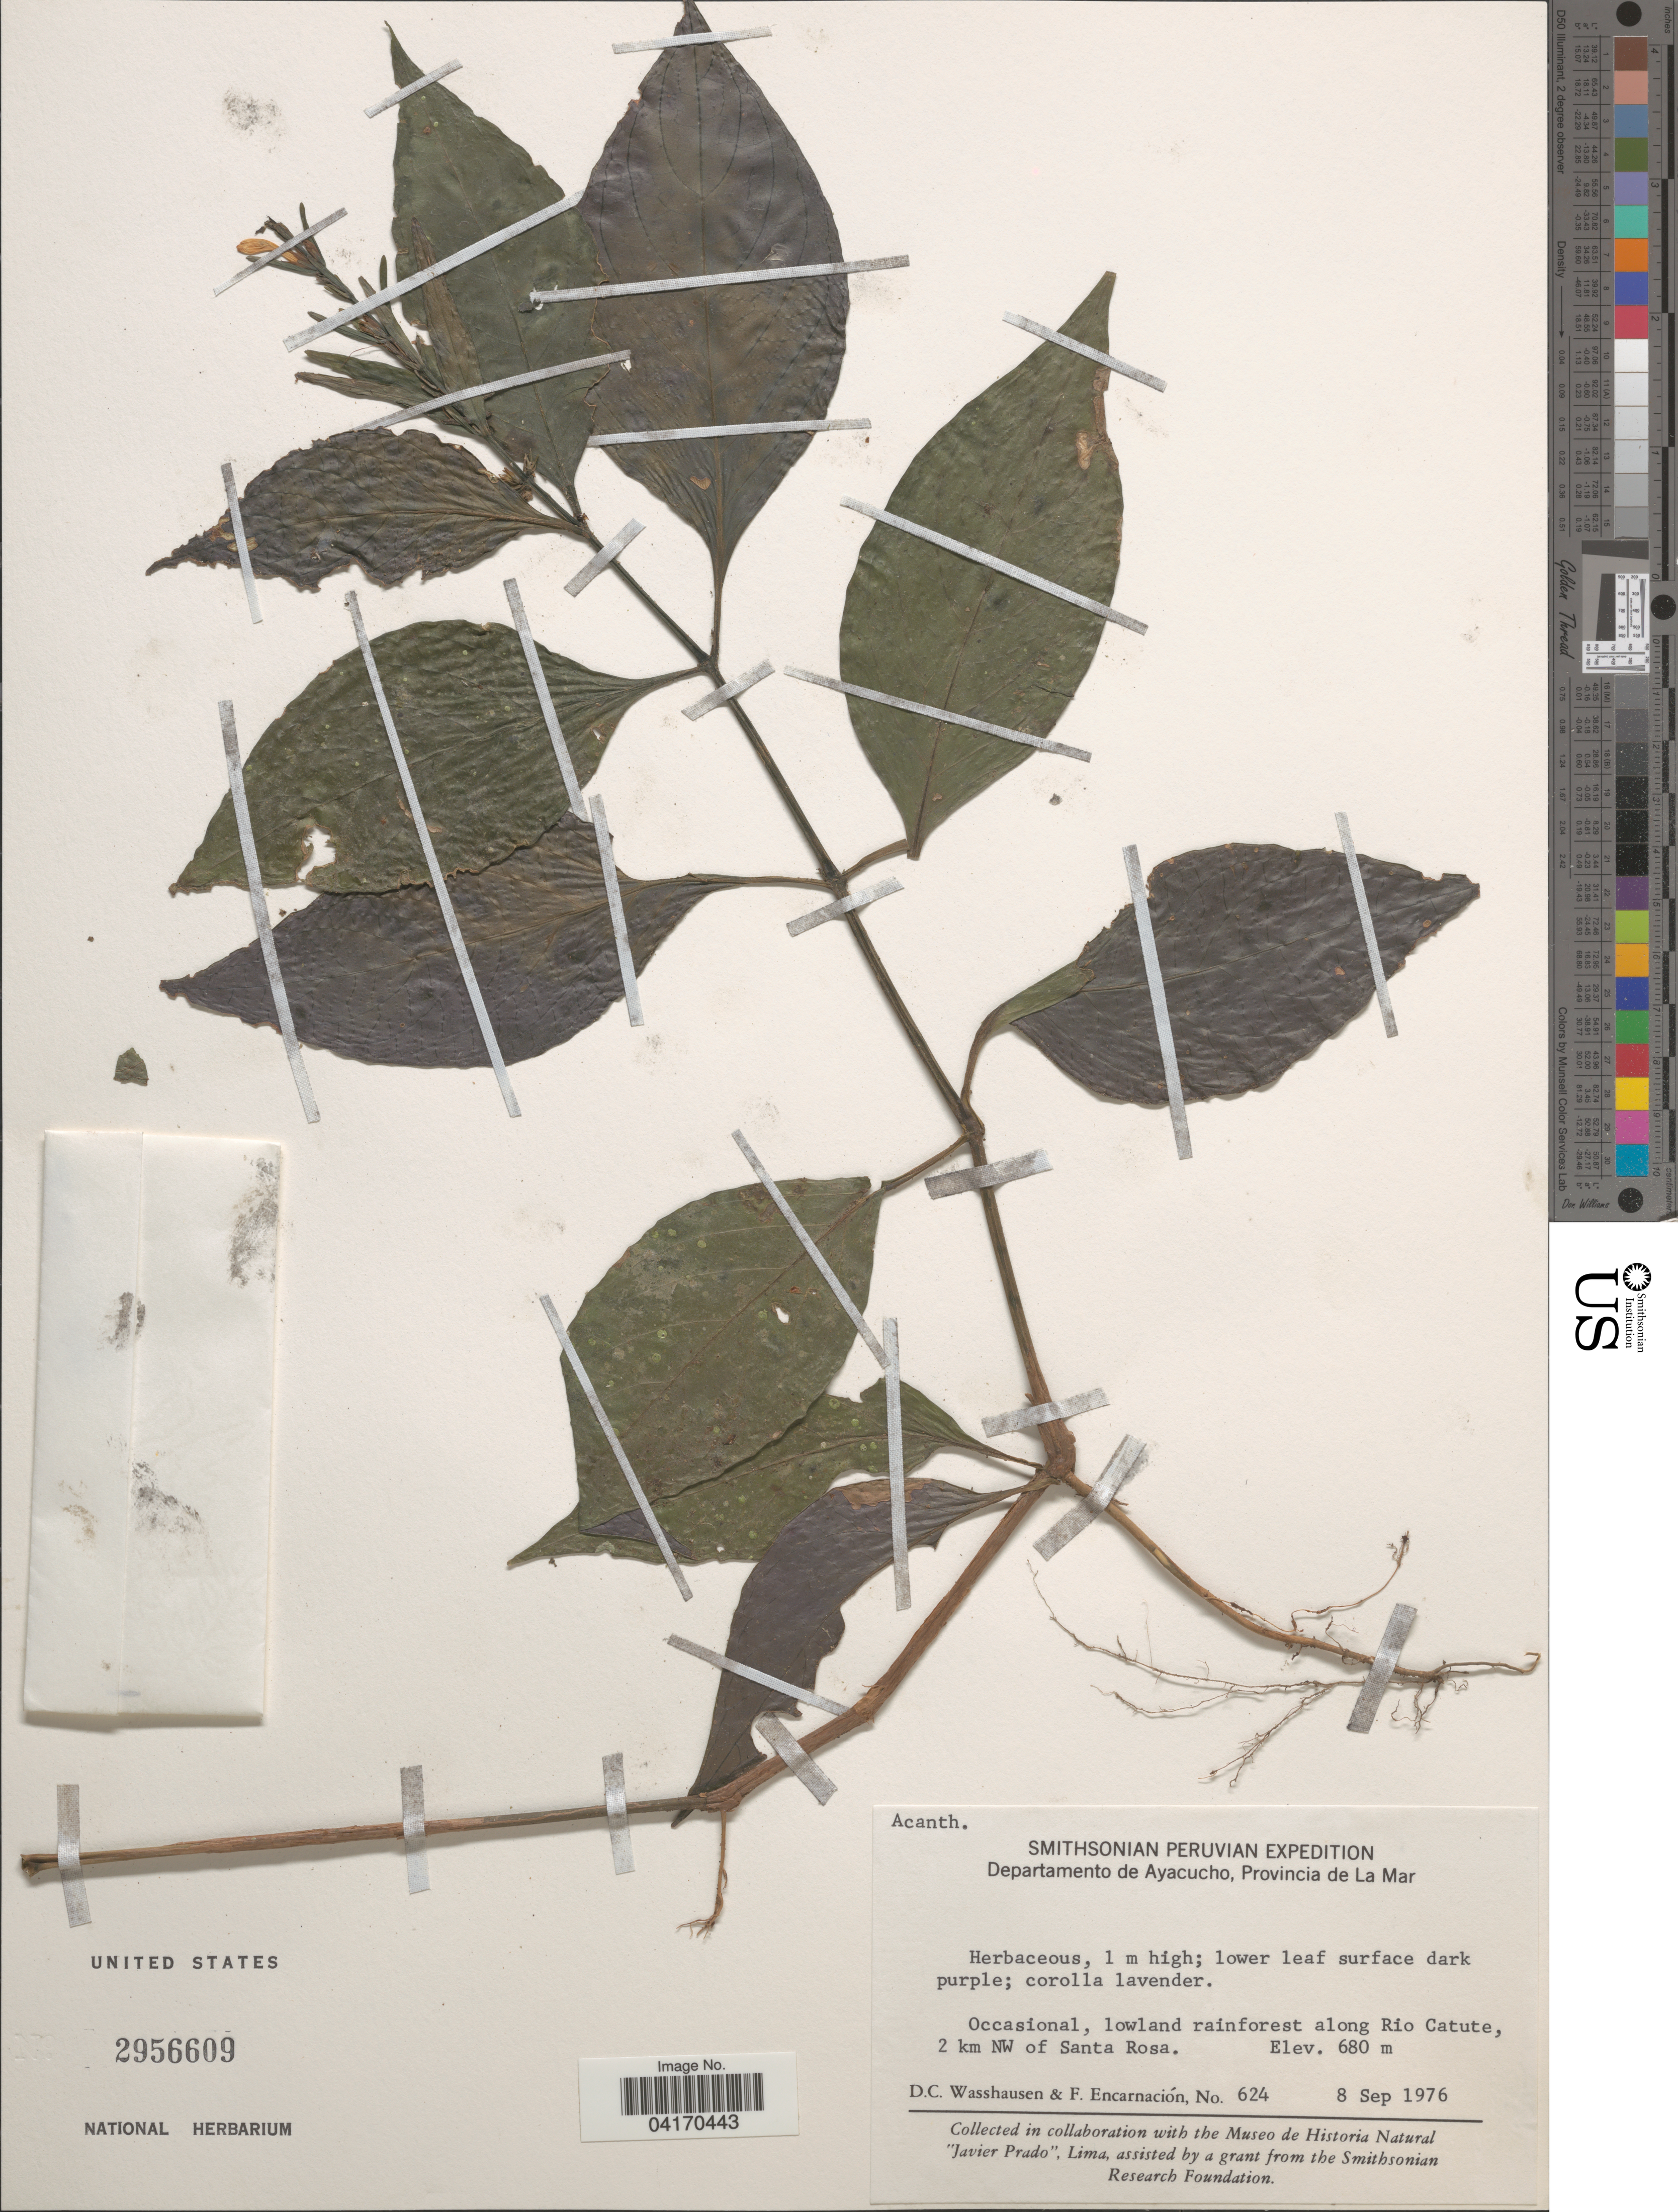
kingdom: Plantae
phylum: Tracheophyta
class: Magnoliopsida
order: Lamiales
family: Acanthaceae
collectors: D. C. Wasshausen & F. Encarnación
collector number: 624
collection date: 1976-09-08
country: Peru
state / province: Ayacucho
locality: Smithsonian Peruvian Expedition. Departamento de Ayacucho, Provincia de La Mar. Occasional, lowland rainforest along Rio Catute, 2 km NW of Santa Rosa.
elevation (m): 680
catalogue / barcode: US 2956609